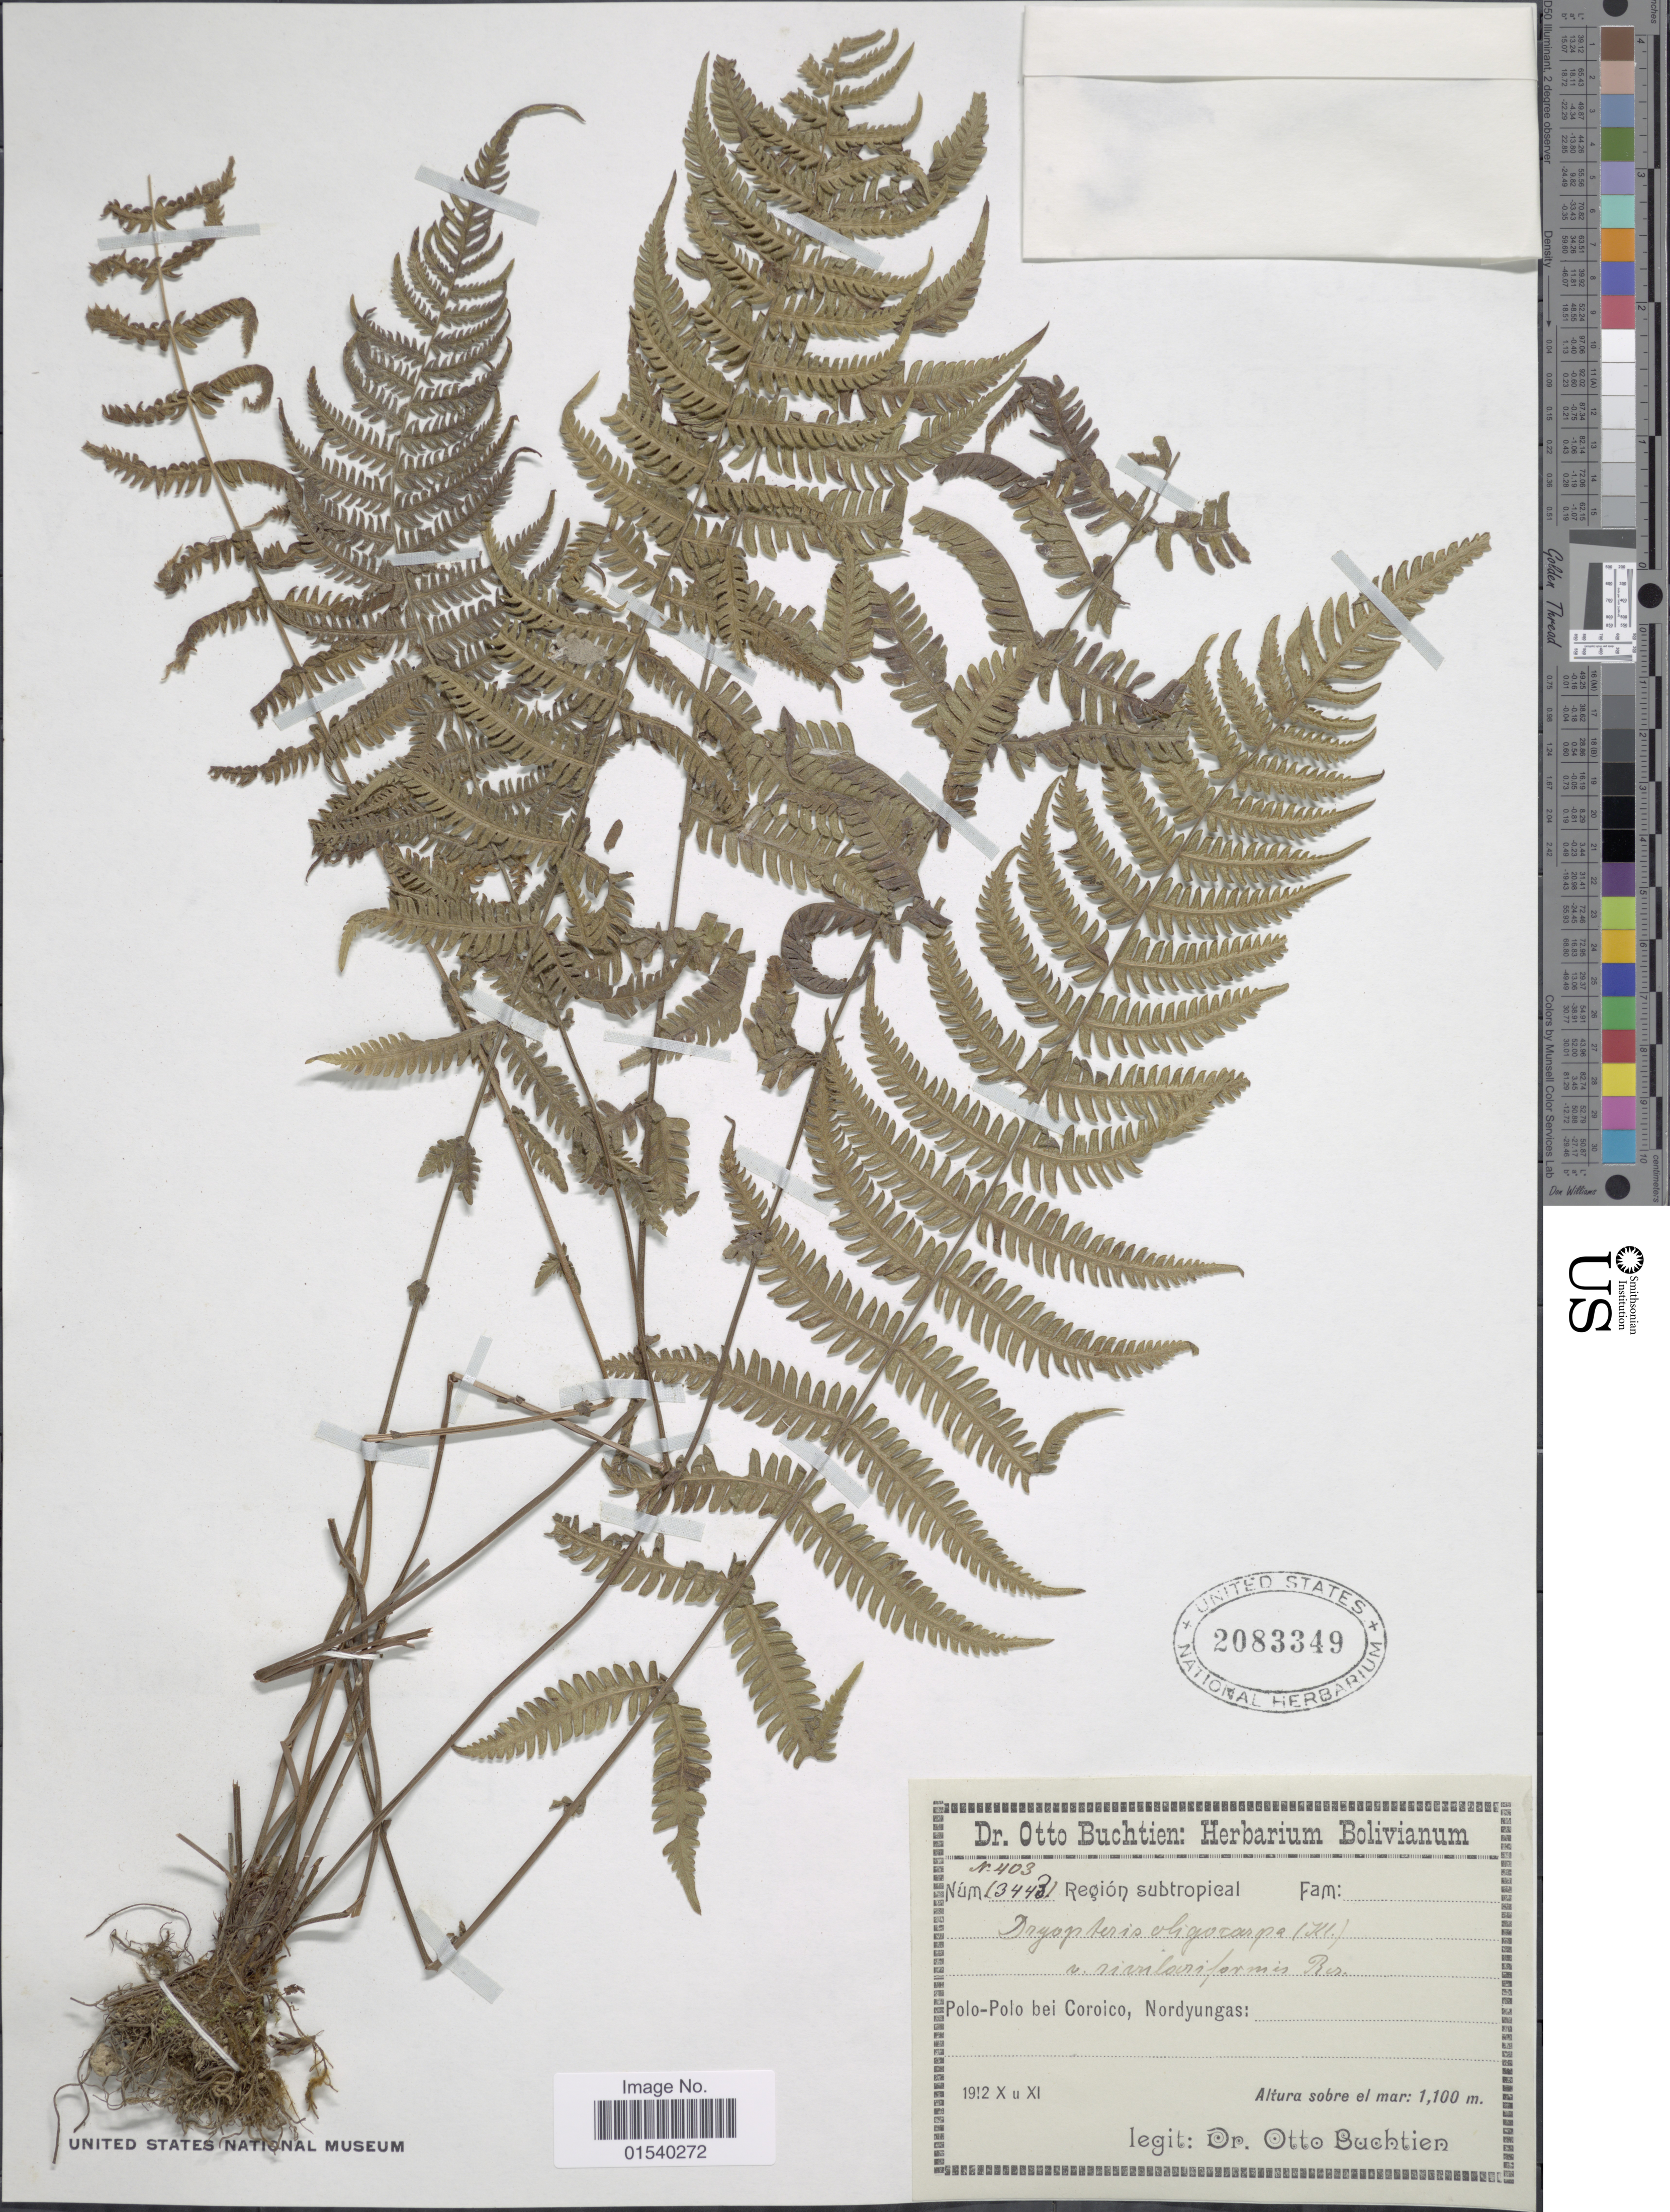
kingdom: Plantae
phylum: Tracheophyta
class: Polypodiopsida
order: Polypodiales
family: Thelypteridaceae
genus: Amauropelta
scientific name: Amauropelta oligocarpa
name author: (Humb. & Bonpl. ex Willd.) Pic. Serm.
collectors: O. Buchtien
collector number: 403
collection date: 1912-10/1912-11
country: Bolivia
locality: Polo-Polo bei Coroico, Nordyungas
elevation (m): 1100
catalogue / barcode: US 2083349